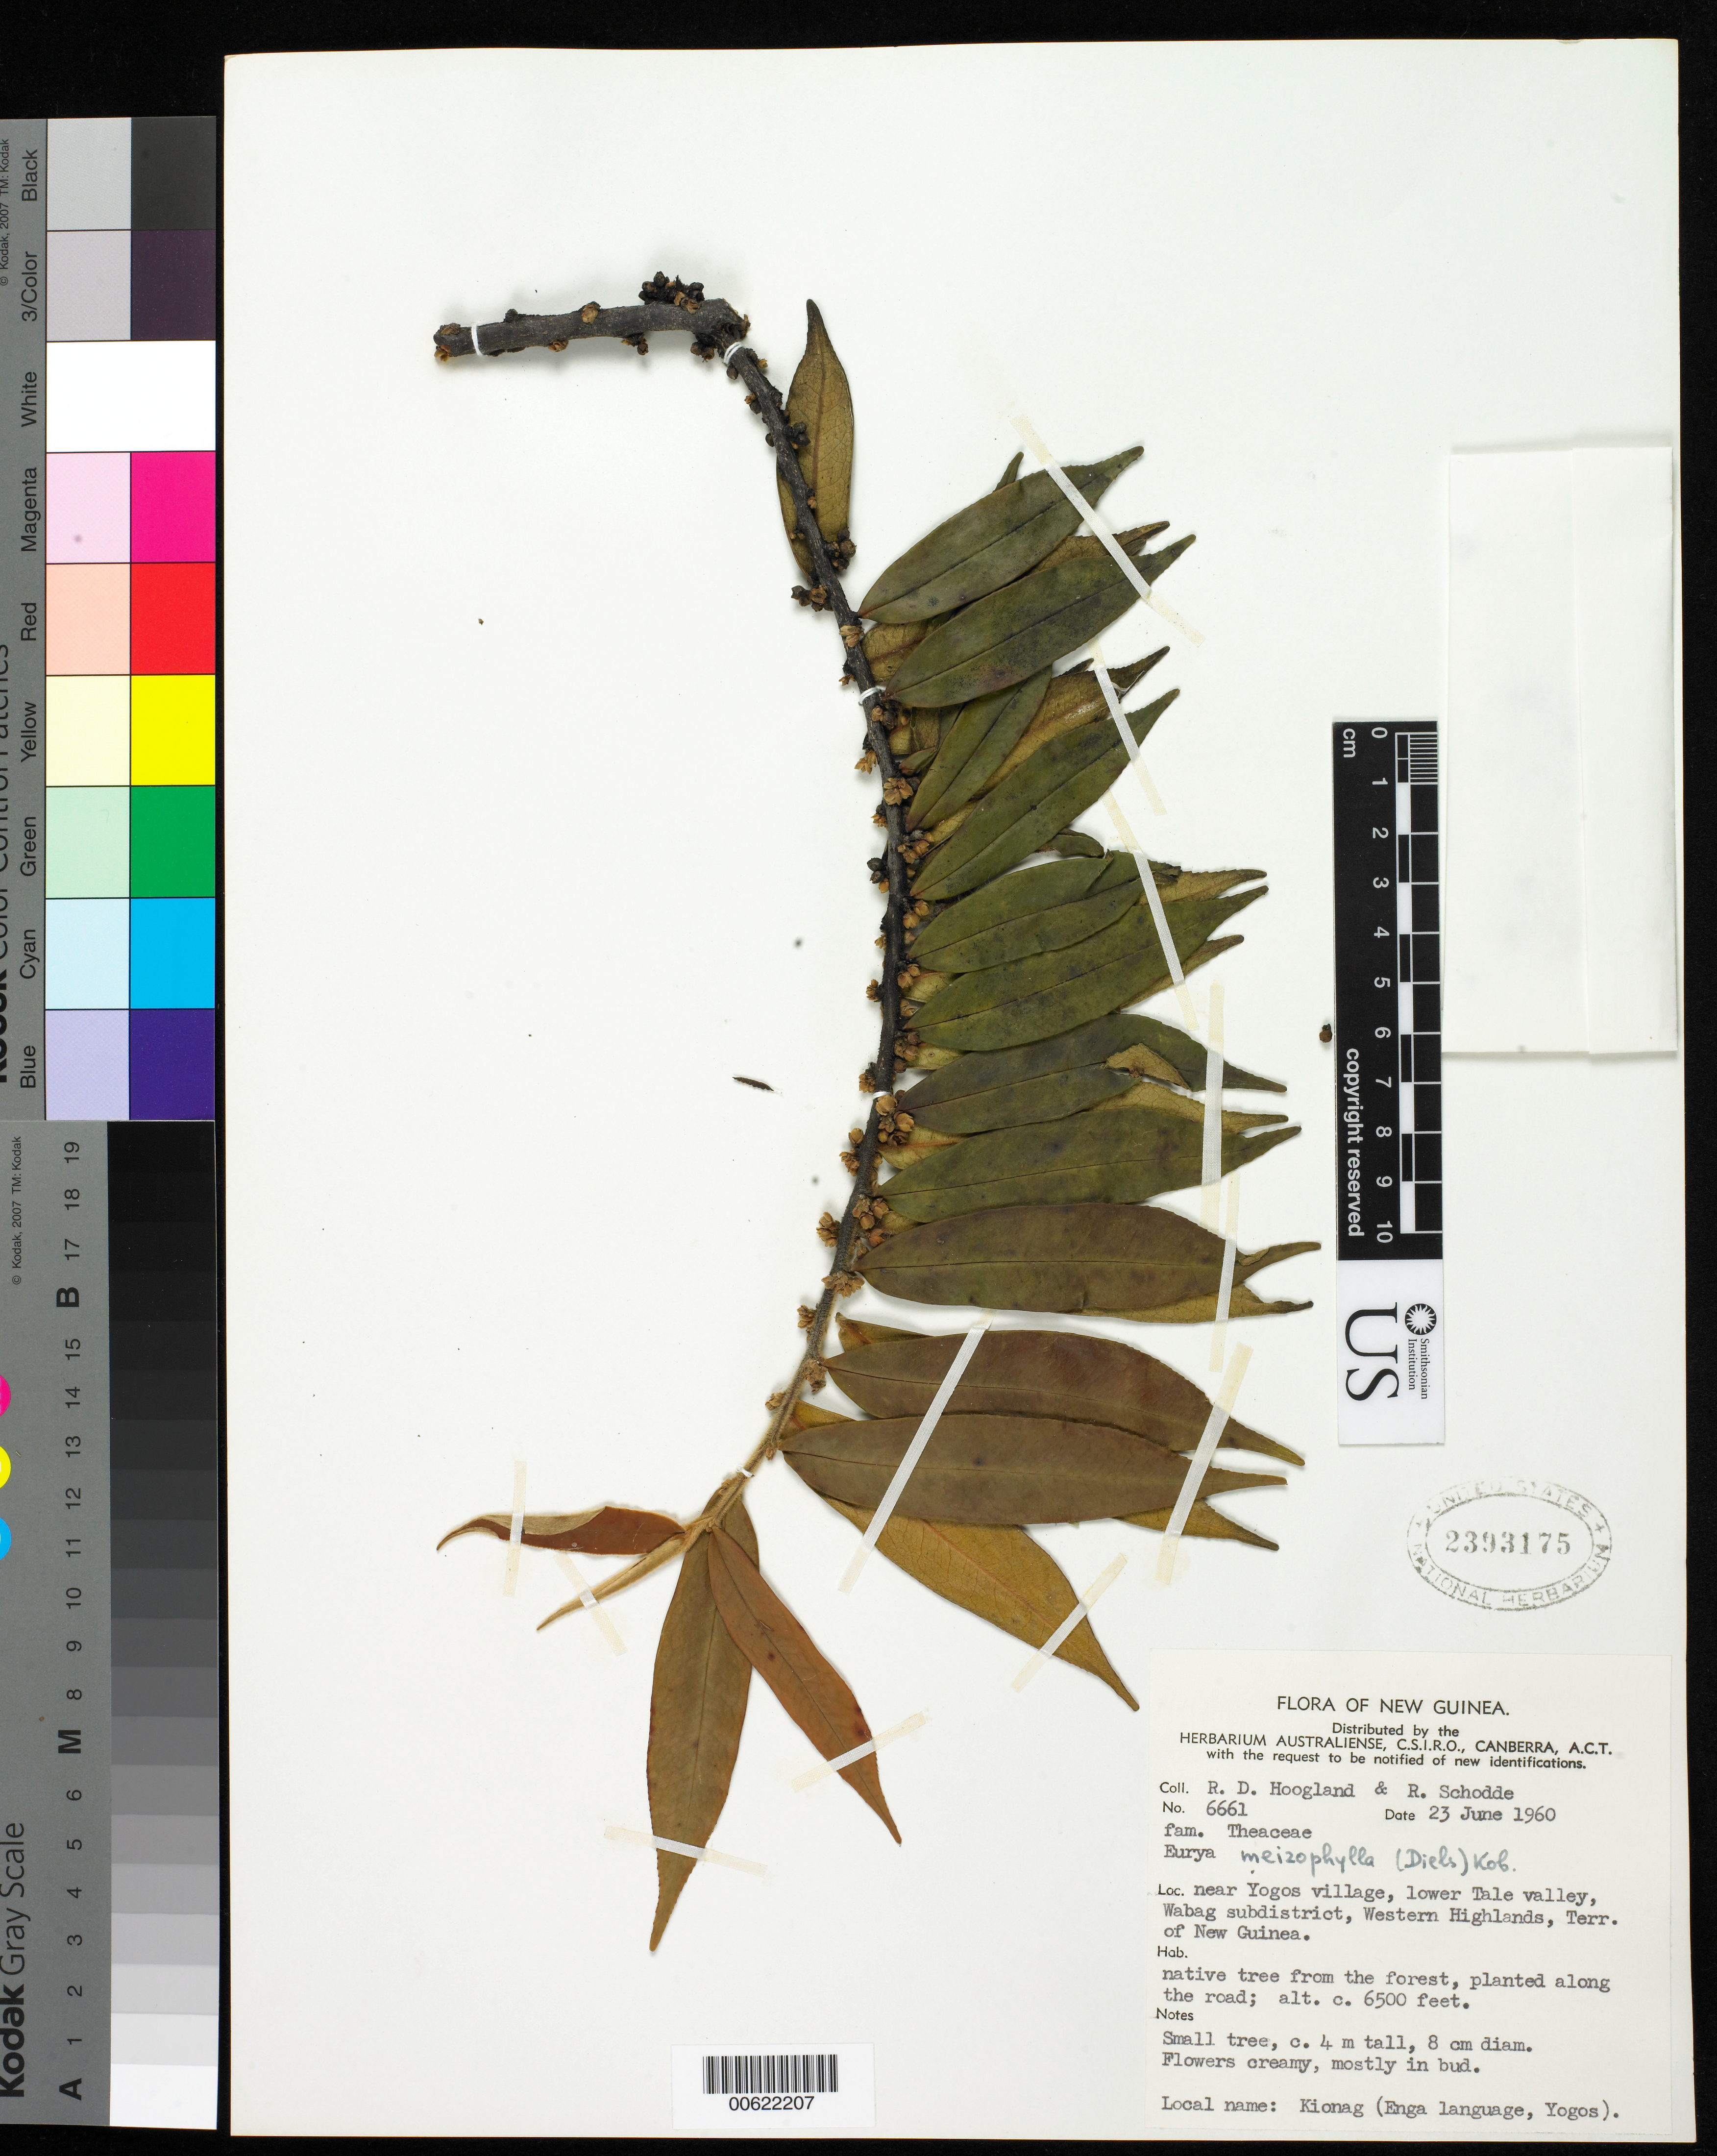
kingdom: Plantae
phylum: Tracheophyta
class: Magnoliopsida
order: Ericales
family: Pentaphylacaceae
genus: Eurya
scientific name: Eurya meizophylla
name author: (Diels) Kobuski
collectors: R. D. Hoogland & R. Schodde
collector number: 6661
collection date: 1960-06-23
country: Papua New Guinea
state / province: Enga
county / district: Wabag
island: New Guinea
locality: Near Yogos village, lower Tale Valley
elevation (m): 1981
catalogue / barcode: US 2393175